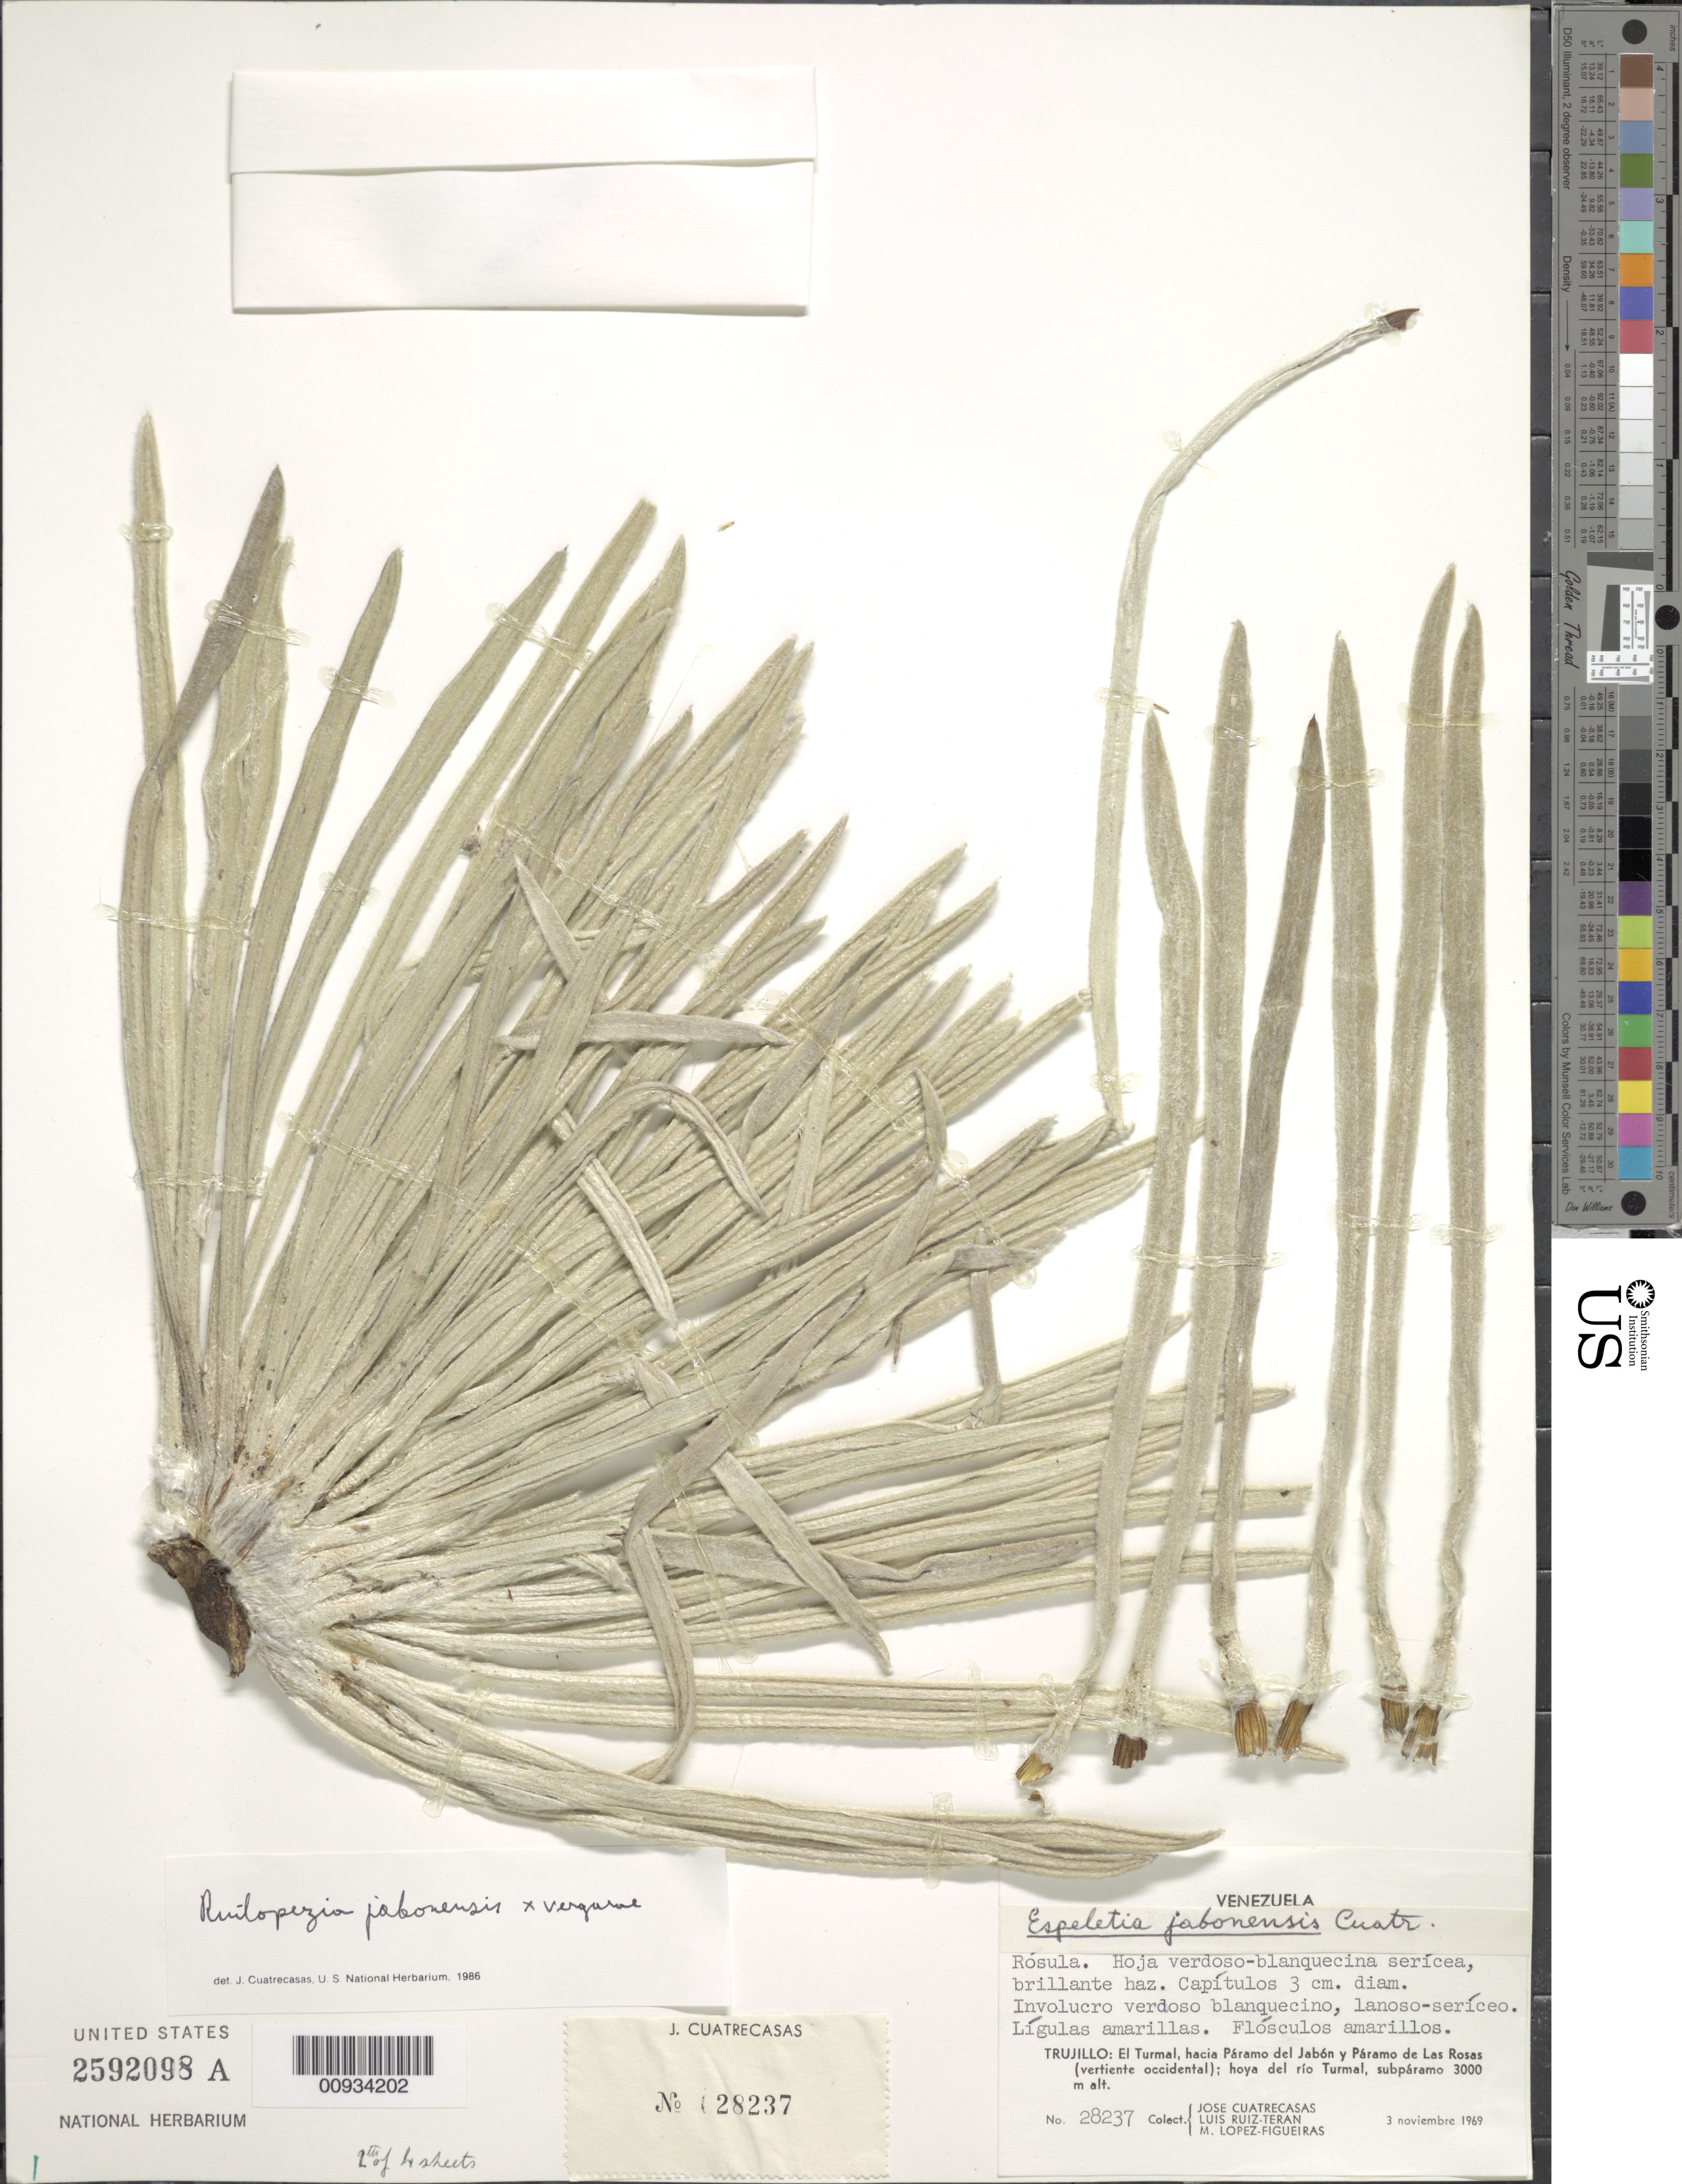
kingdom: Plantae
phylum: Tracheophyta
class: Magnoliopsida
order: Asterales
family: Asteraceae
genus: Ruilopezia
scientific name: Ruilopezia jabonensis x R. vergarae Cuatrec. & López Fig.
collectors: J. Cuatrecasas, L. Teran & M. López Figueiras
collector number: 28237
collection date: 1969-11-03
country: Venezuela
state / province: Trujillo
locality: El Turmal, hacia Paramo del Jabon y Paramo de Las Rosas (vertiente occidental), hoya del Rio Turmal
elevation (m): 3000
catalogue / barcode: US 2592098A